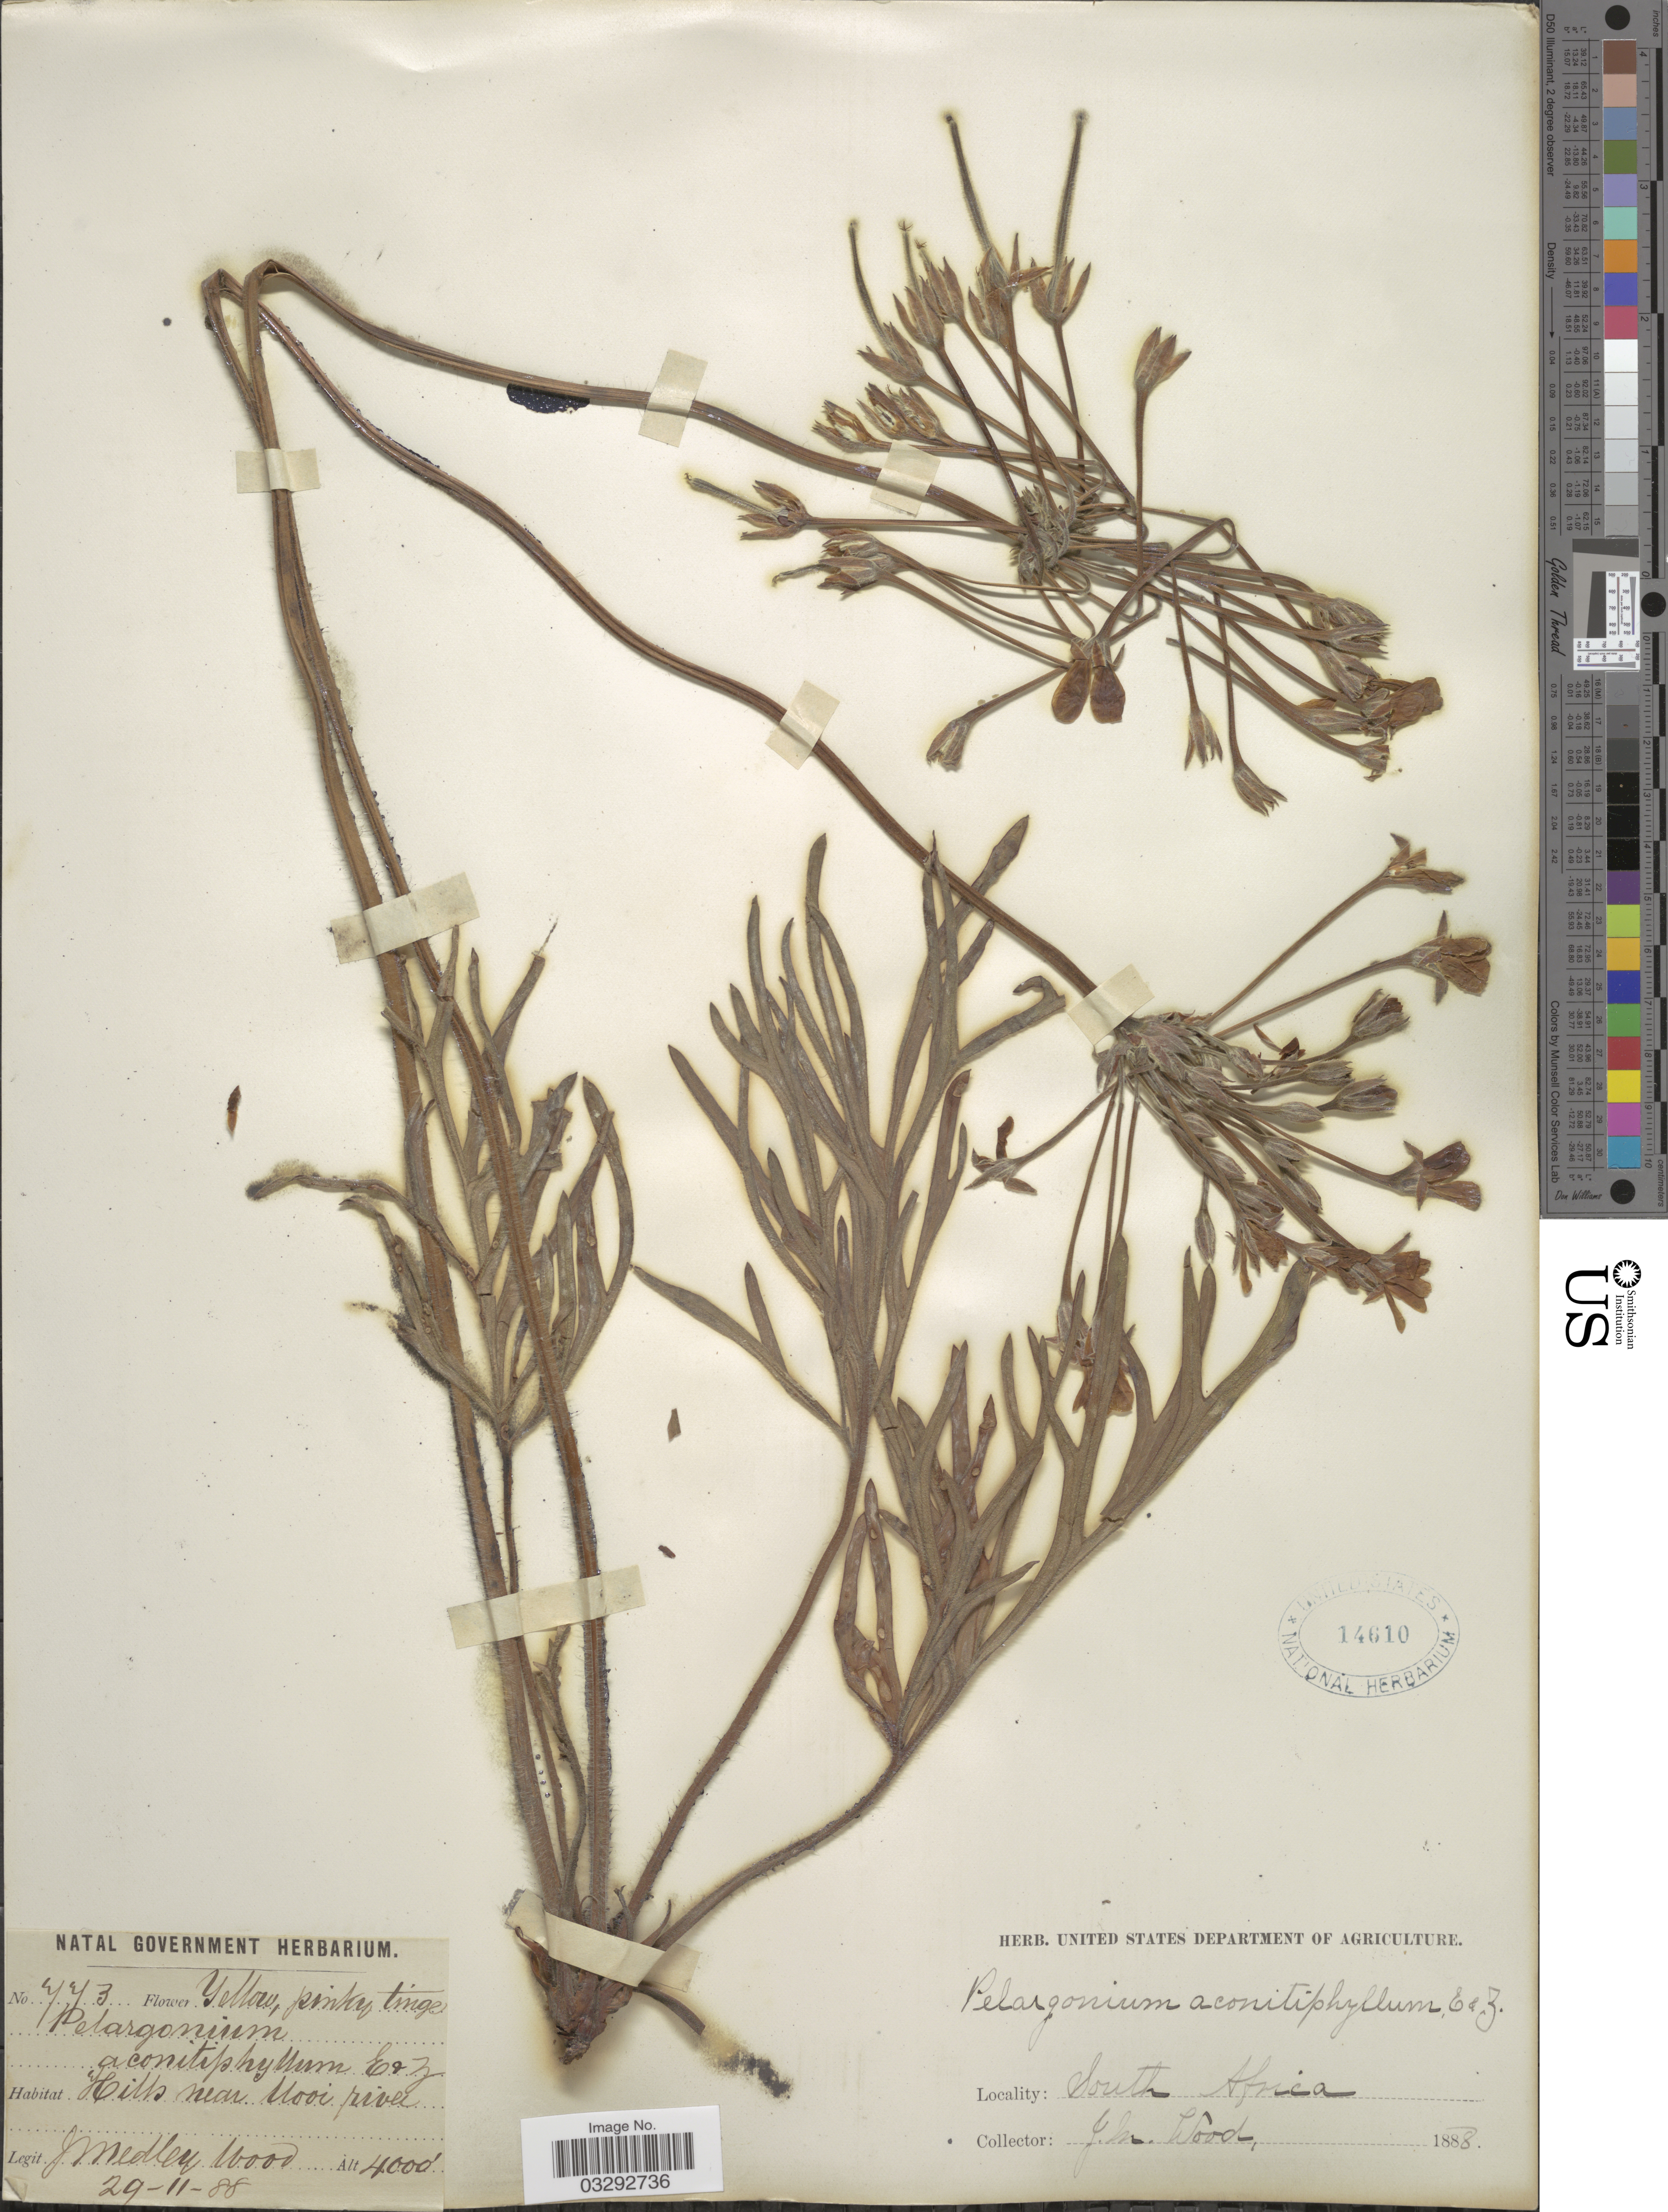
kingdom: Plantae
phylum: Tracheophyta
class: Magnoliopsida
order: Geraniales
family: Geraniaceae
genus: Pelargonium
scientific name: Pelargonium aconitophyllum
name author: (Eckl. & Zeyh.) Steud.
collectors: J. Medley Wood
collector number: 773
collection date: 1888-11-29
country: South Africa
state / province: KwaZulu-Natal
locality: Hills near Mooi river.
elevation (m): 1219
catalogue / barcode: US 14610